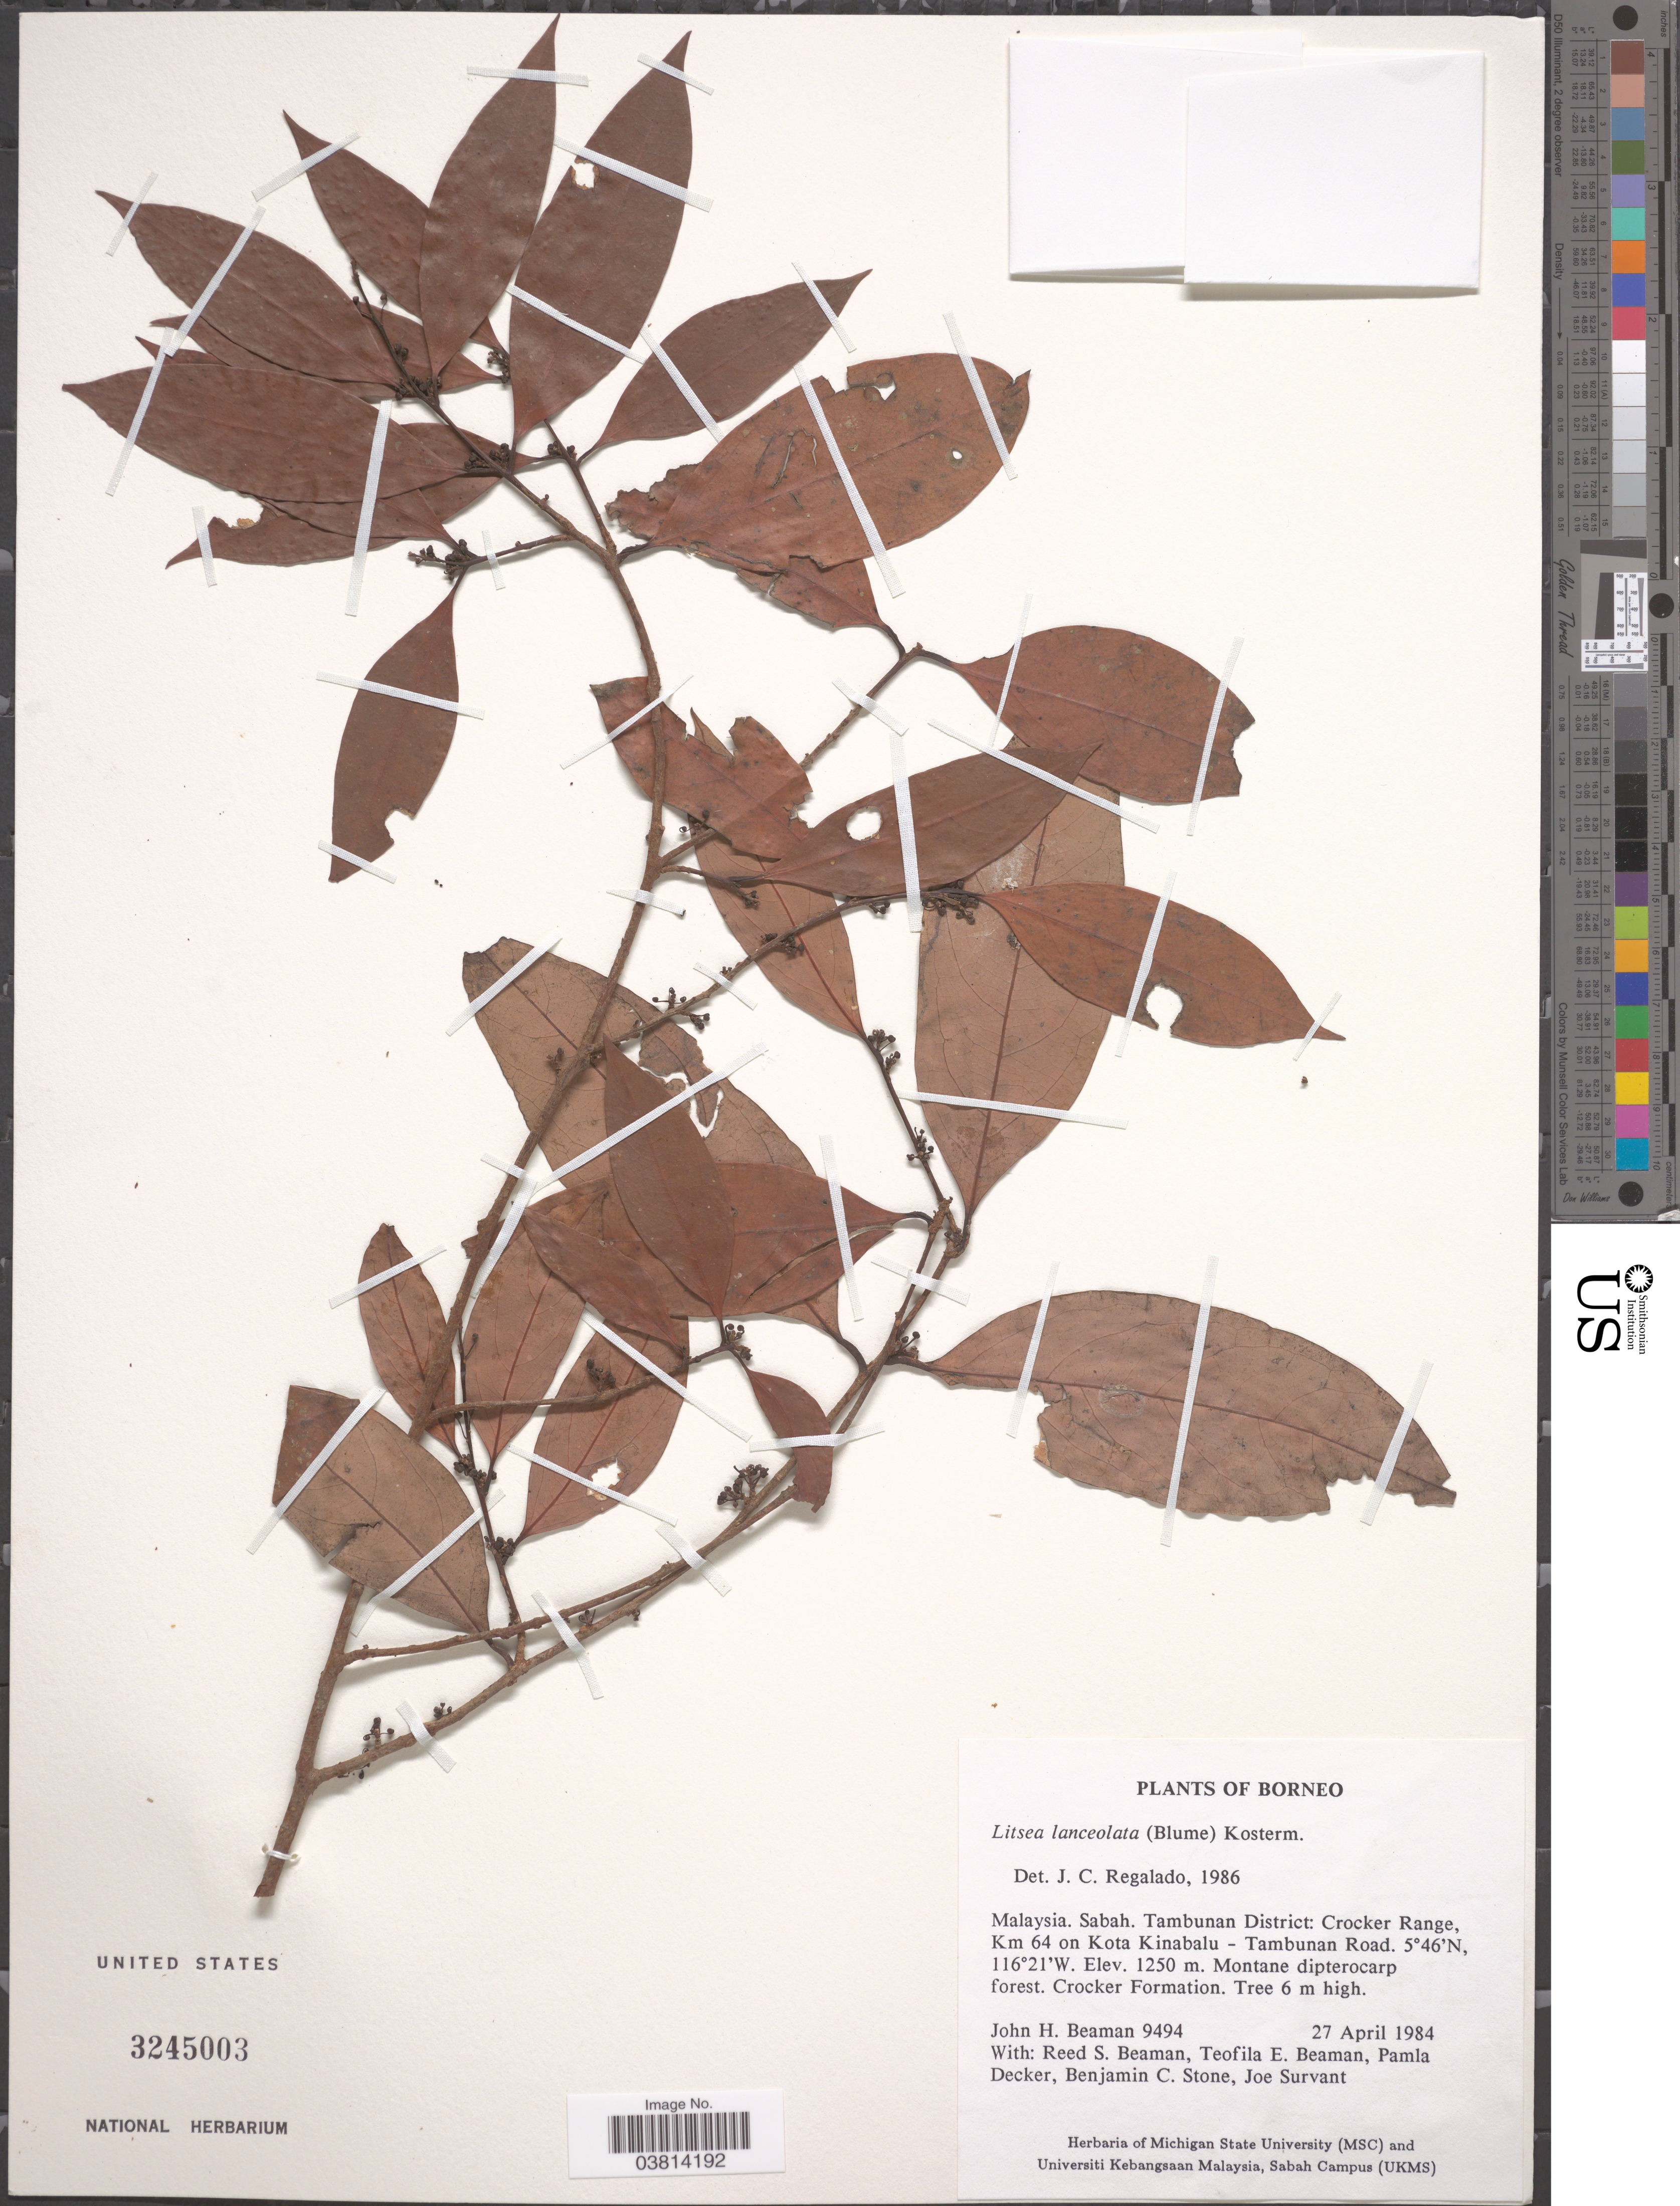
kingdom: Plantae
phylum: Tracheophyta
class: Magnoliopsida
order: Laurales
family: Lauraceae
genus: Litsea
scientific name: Litsea subumbelliflora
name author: Kosterm.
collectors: J. H. Beaman, R. S. Beaman, T. E. Beaman, P. Decker & et al.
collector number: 9494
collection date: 1984-04-27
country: Malaysia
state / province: Sabah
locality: Borneo. Tambunan District: Crocker Range, Km 64 on Kota Kinabalu- Tambunan Road.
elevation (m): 1250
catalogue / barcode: US 3245003